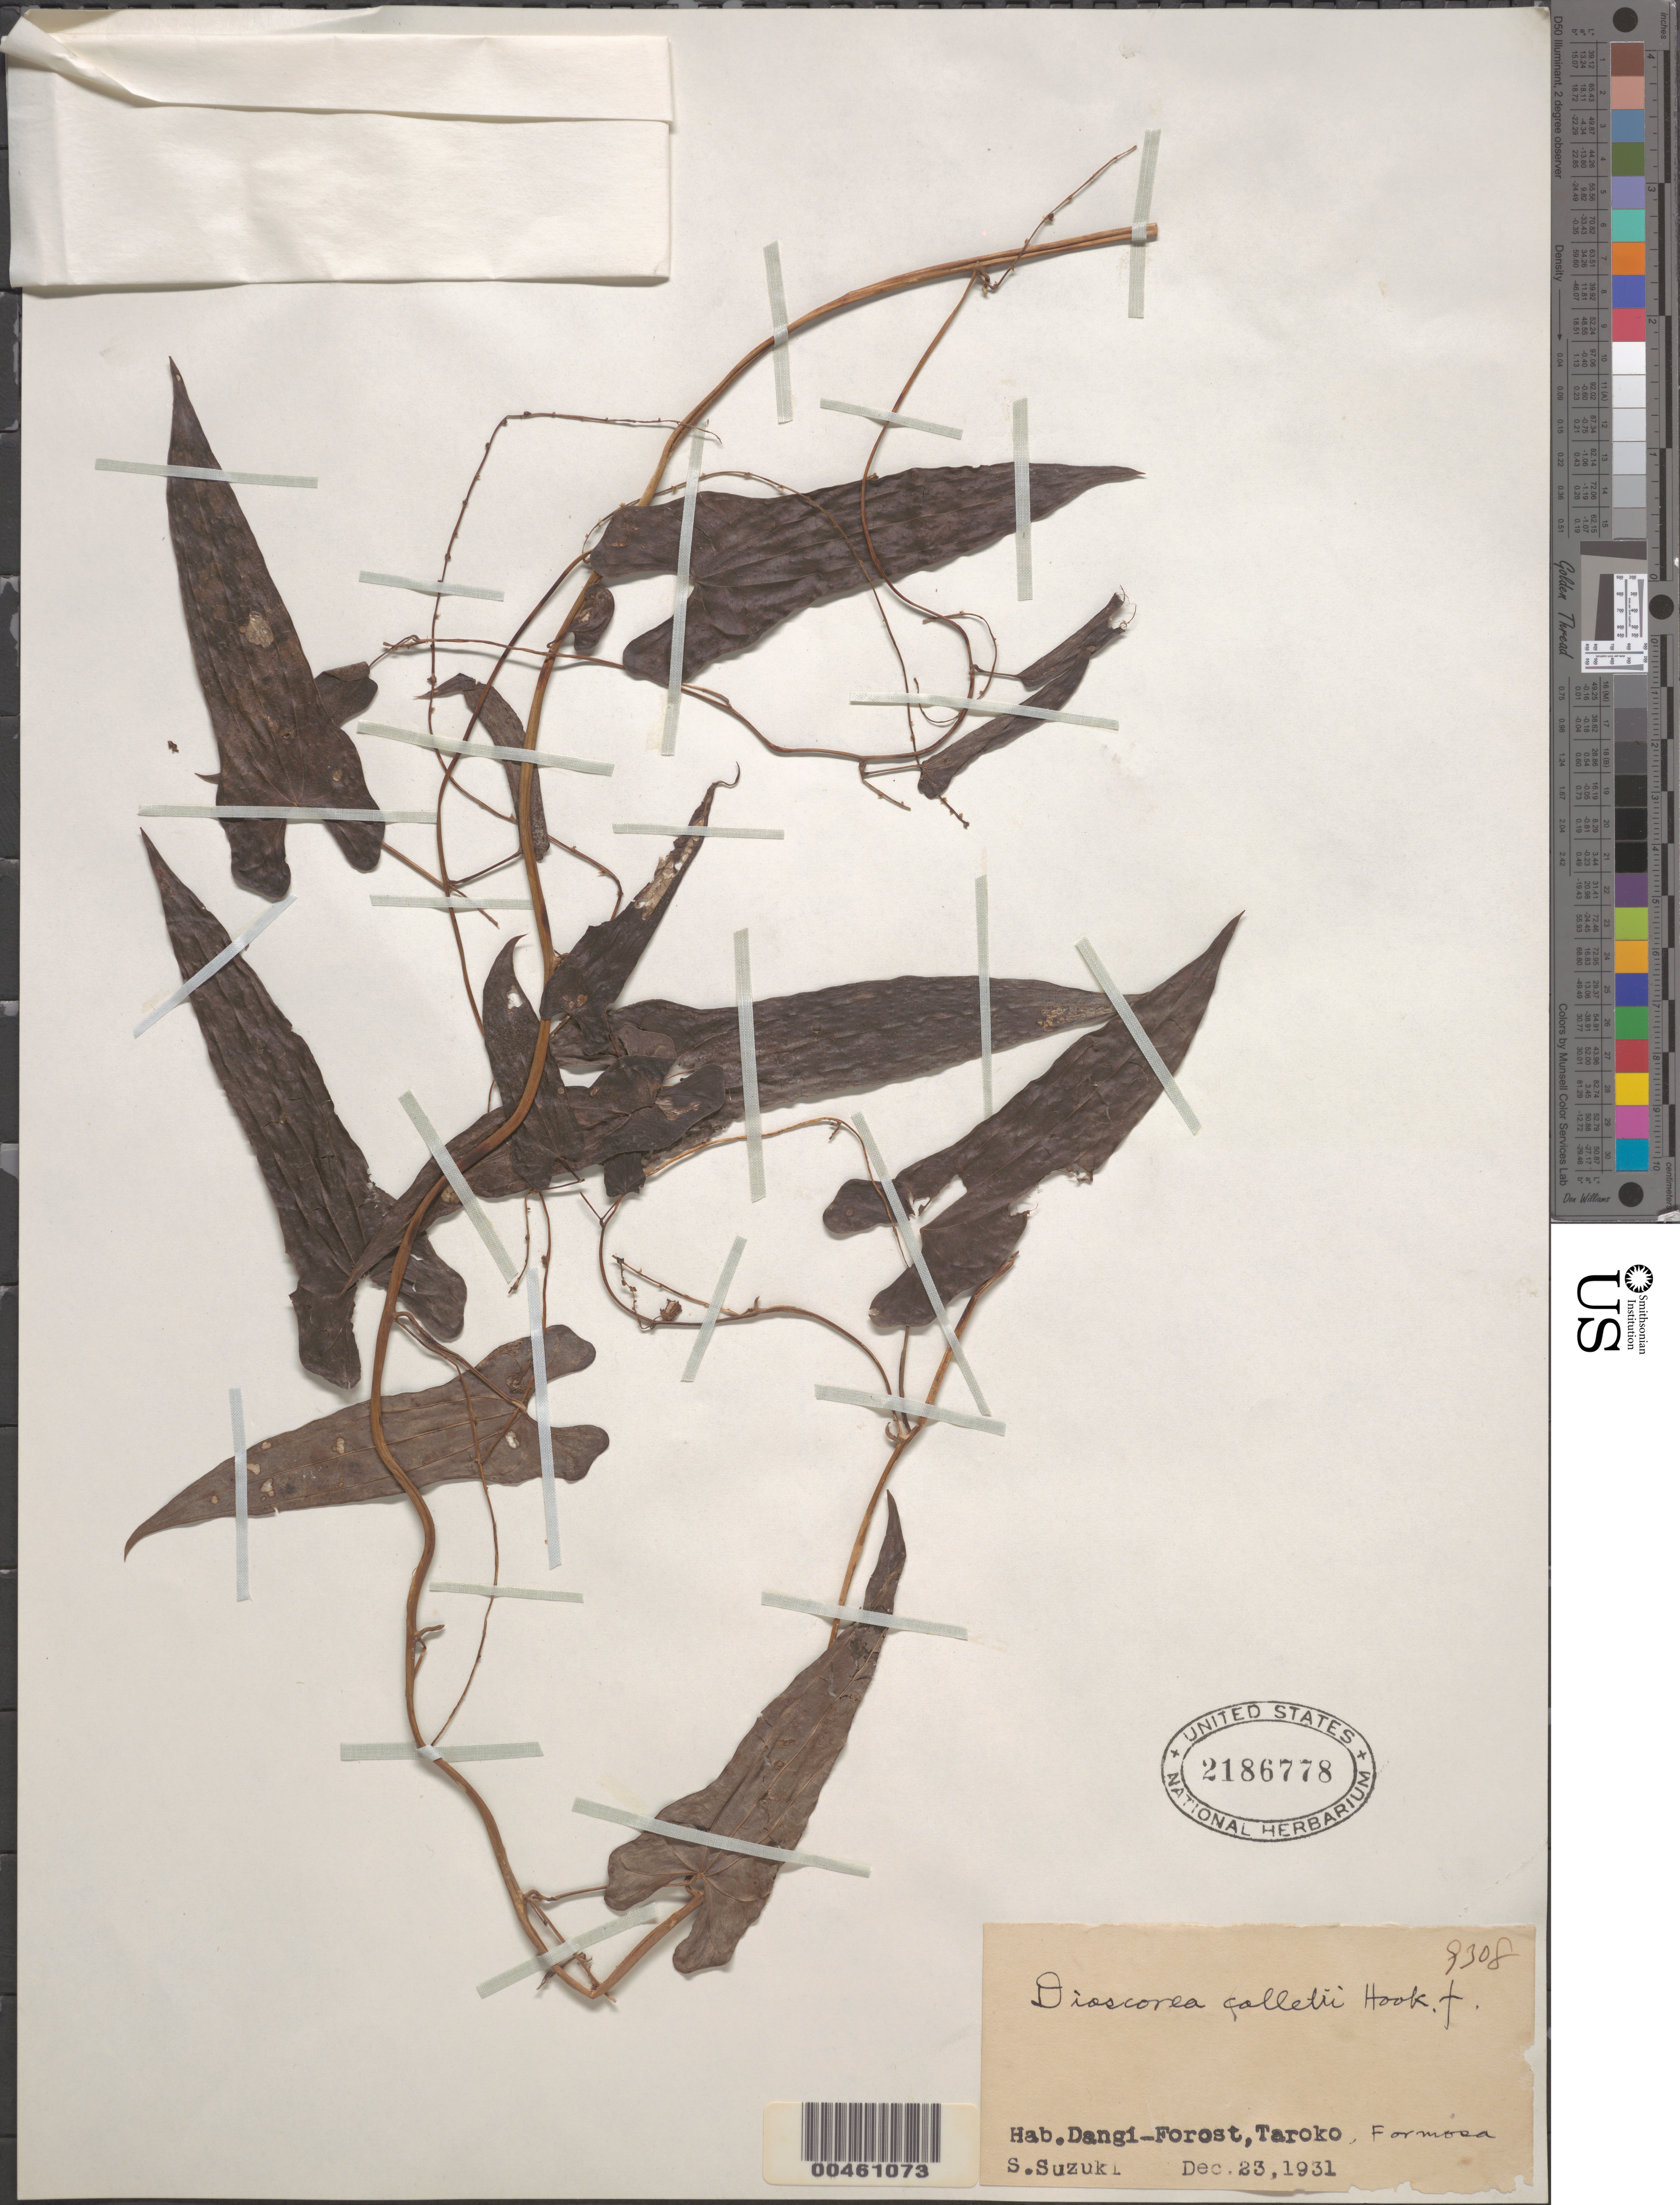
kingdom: Plantae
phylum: Tracheophyta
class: Liliopsida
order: Dioscoreales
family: Dioscoreaceae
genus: Dioscorea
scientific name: Dioscorea collettii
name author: Hook. f.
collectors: S. Suzuki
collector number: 9308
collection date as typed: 23 Dec 1931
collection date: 1931-12-23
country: Taiwan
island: Taiwan [Formosa]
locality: Taroko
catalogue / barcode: US 2186778